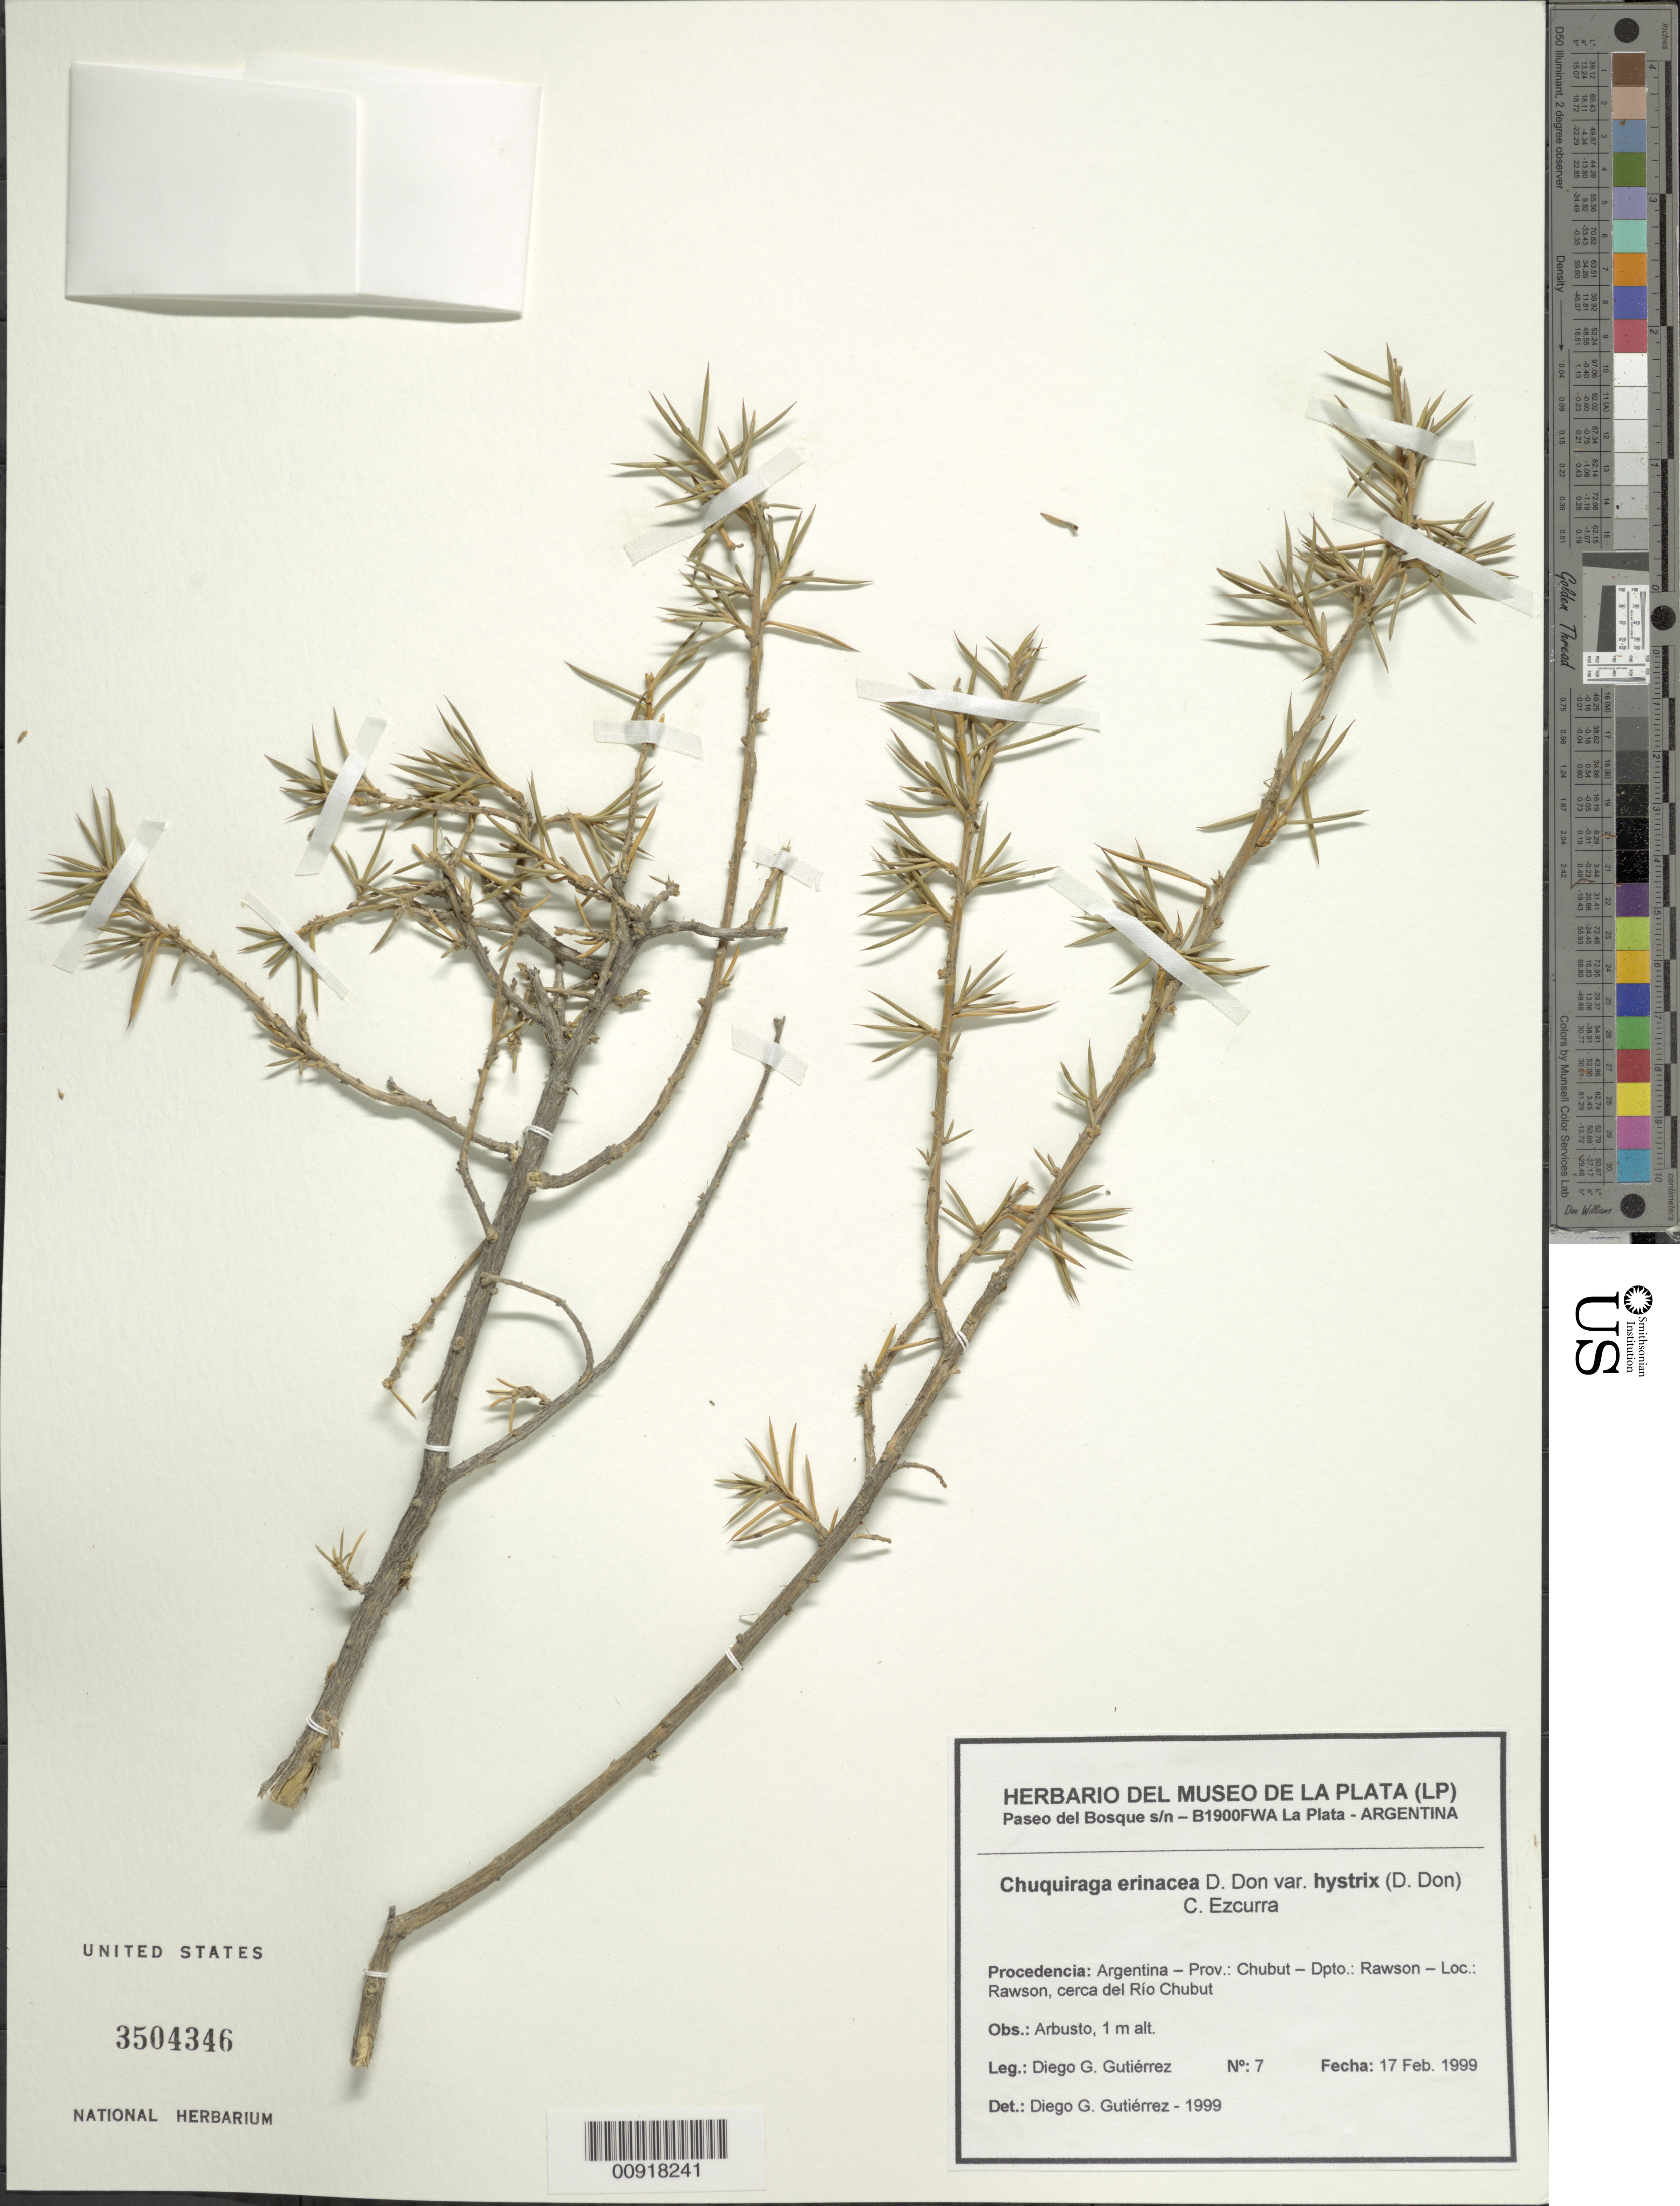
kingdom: Plantae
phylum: Tracheophyta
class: Magnoliopsida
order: Asterales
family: Asteraceae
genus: Chuquiraga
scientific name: Chuquiraga erinacea subsp. hystrix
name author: (D. Don) C. Ezcurra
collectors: D. G. Gutiérrez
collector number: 7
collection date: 1999-02-17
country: Argentina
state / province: Chubut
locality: Dpto. Rawson, Rawson, cerca del Río Chubut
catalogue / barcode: US 3504346